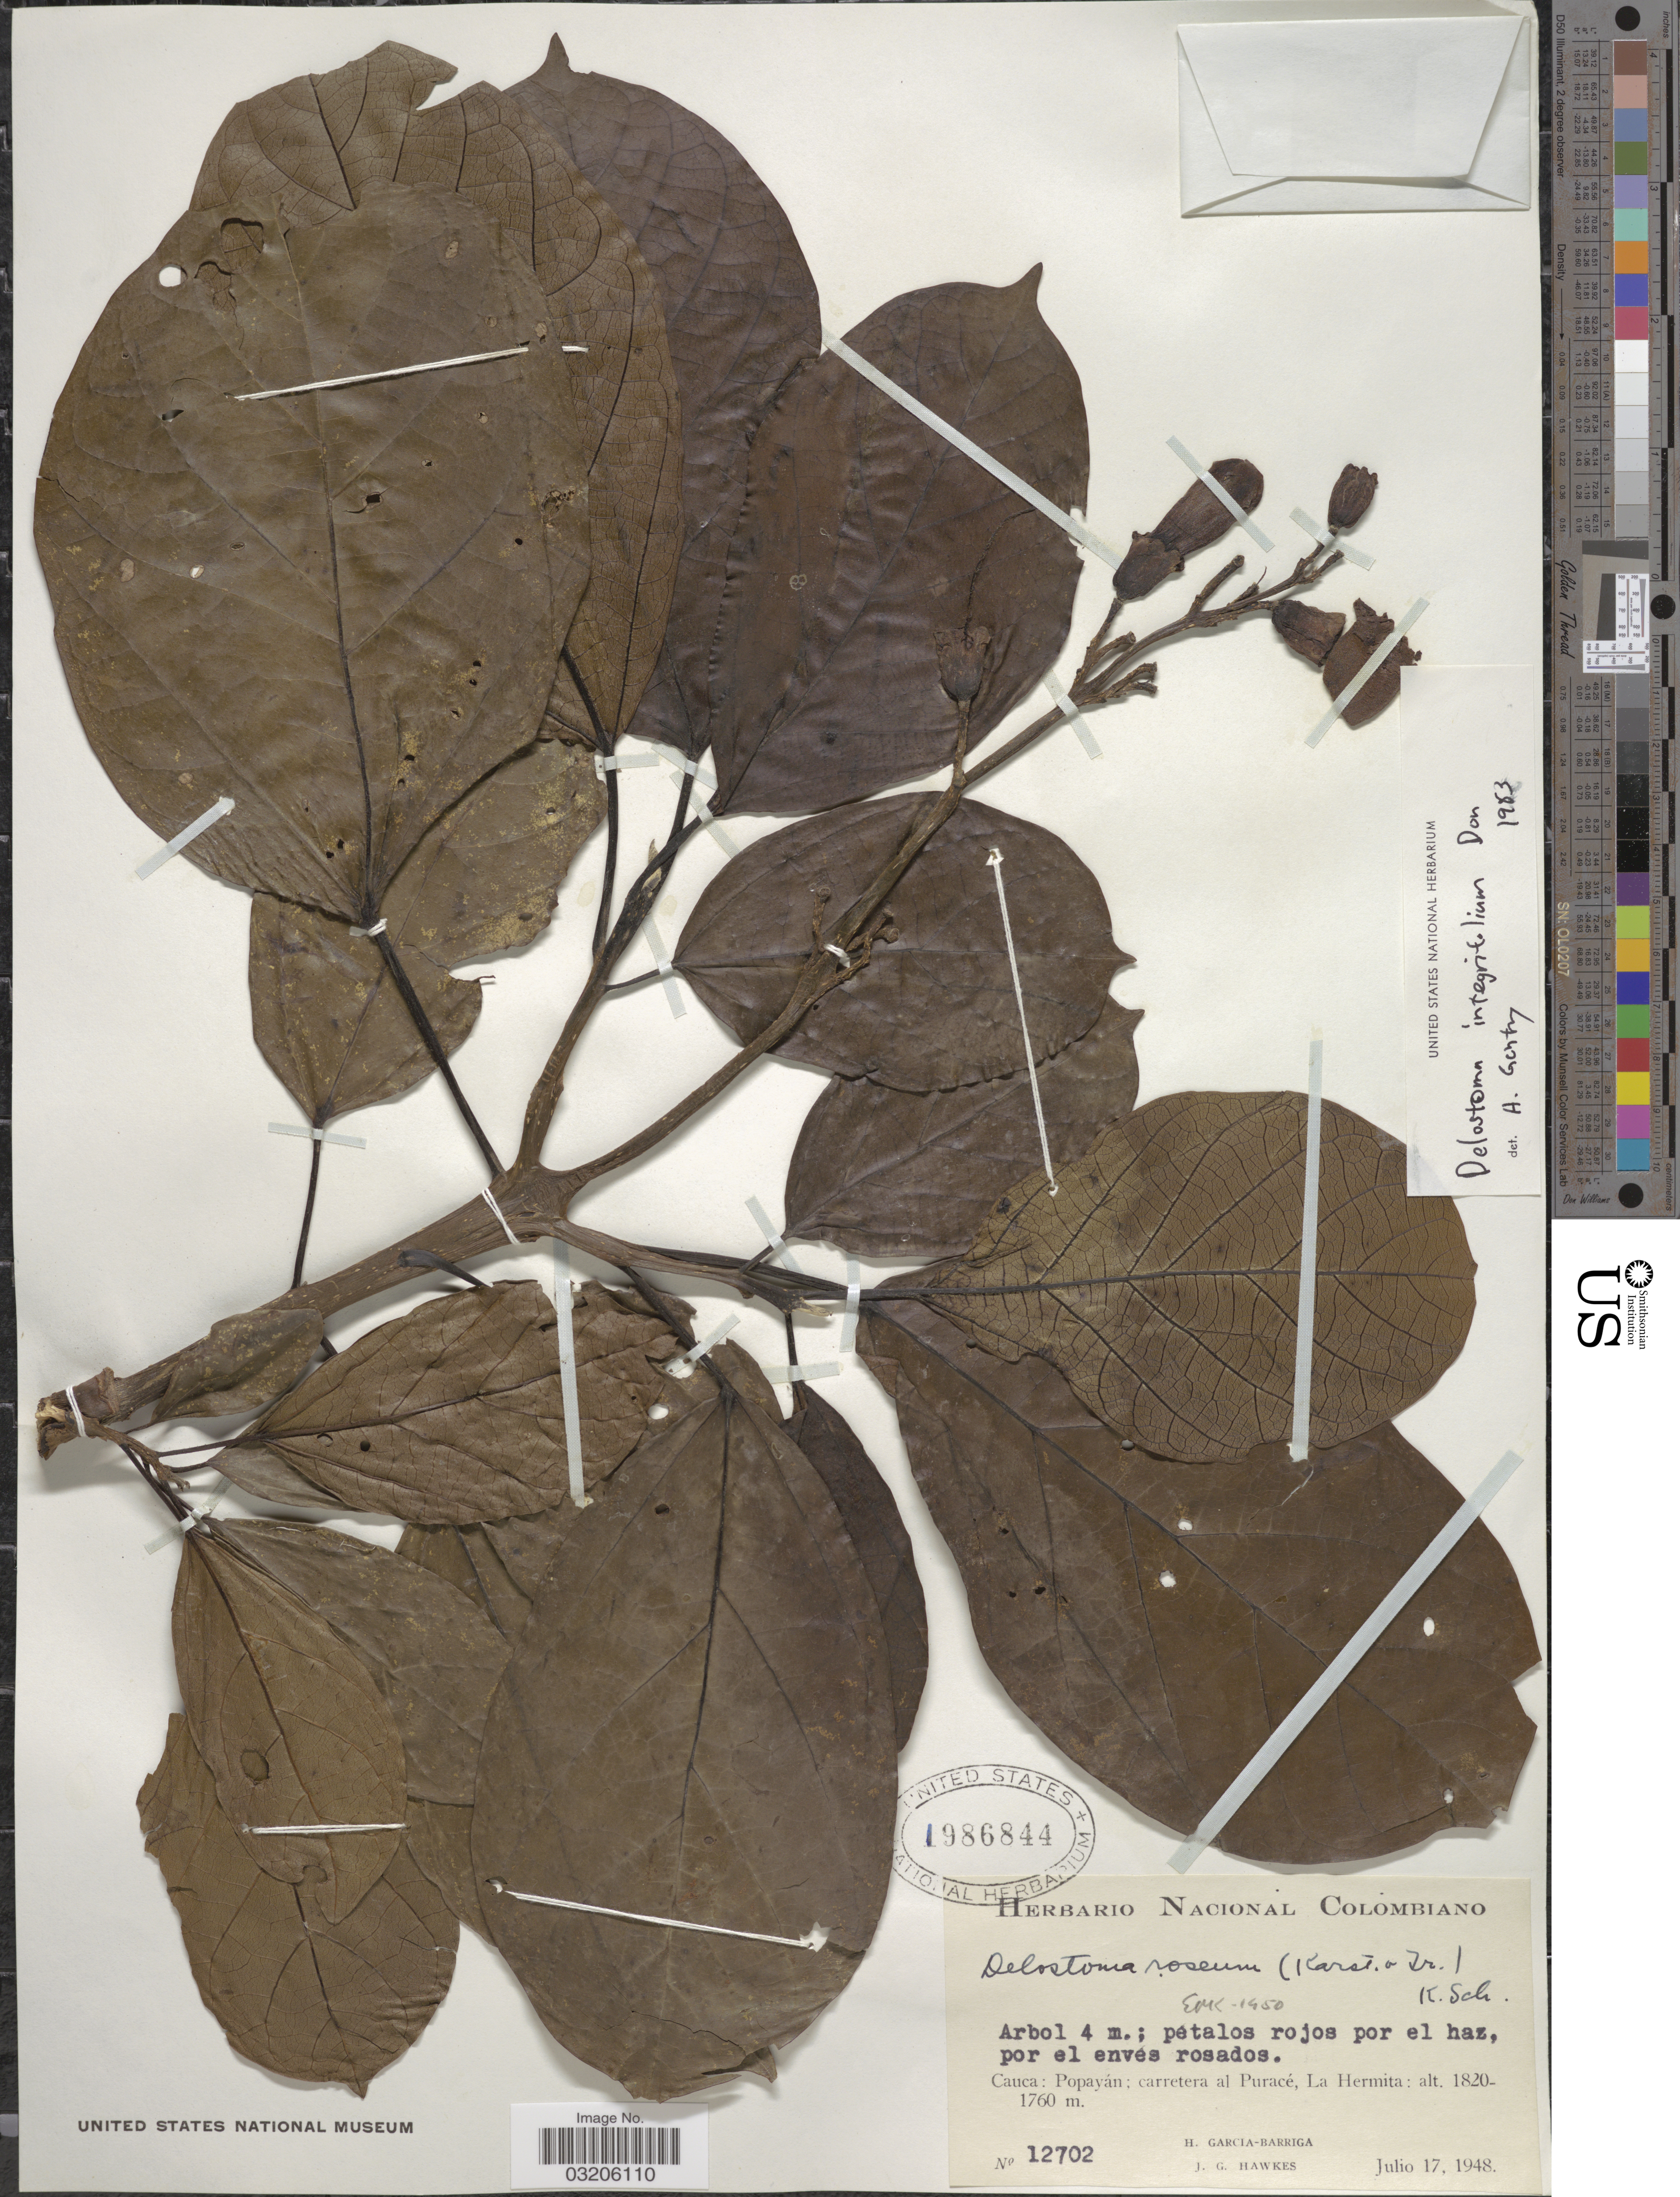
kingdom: Plantae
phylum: Tracheophyta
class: Magnoliopsida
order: Lamiales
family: Bignoniaceae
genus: Delostoma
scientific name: Delostoma integrifolium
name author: D. Don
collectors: H. García Barriga & J. Hawkes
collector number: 12702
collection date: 1948-07-17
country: Colombia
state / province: Cauca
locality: Popayán: carretera al Puracé, La Hermita.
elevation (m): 1760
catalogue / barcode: US 1986844